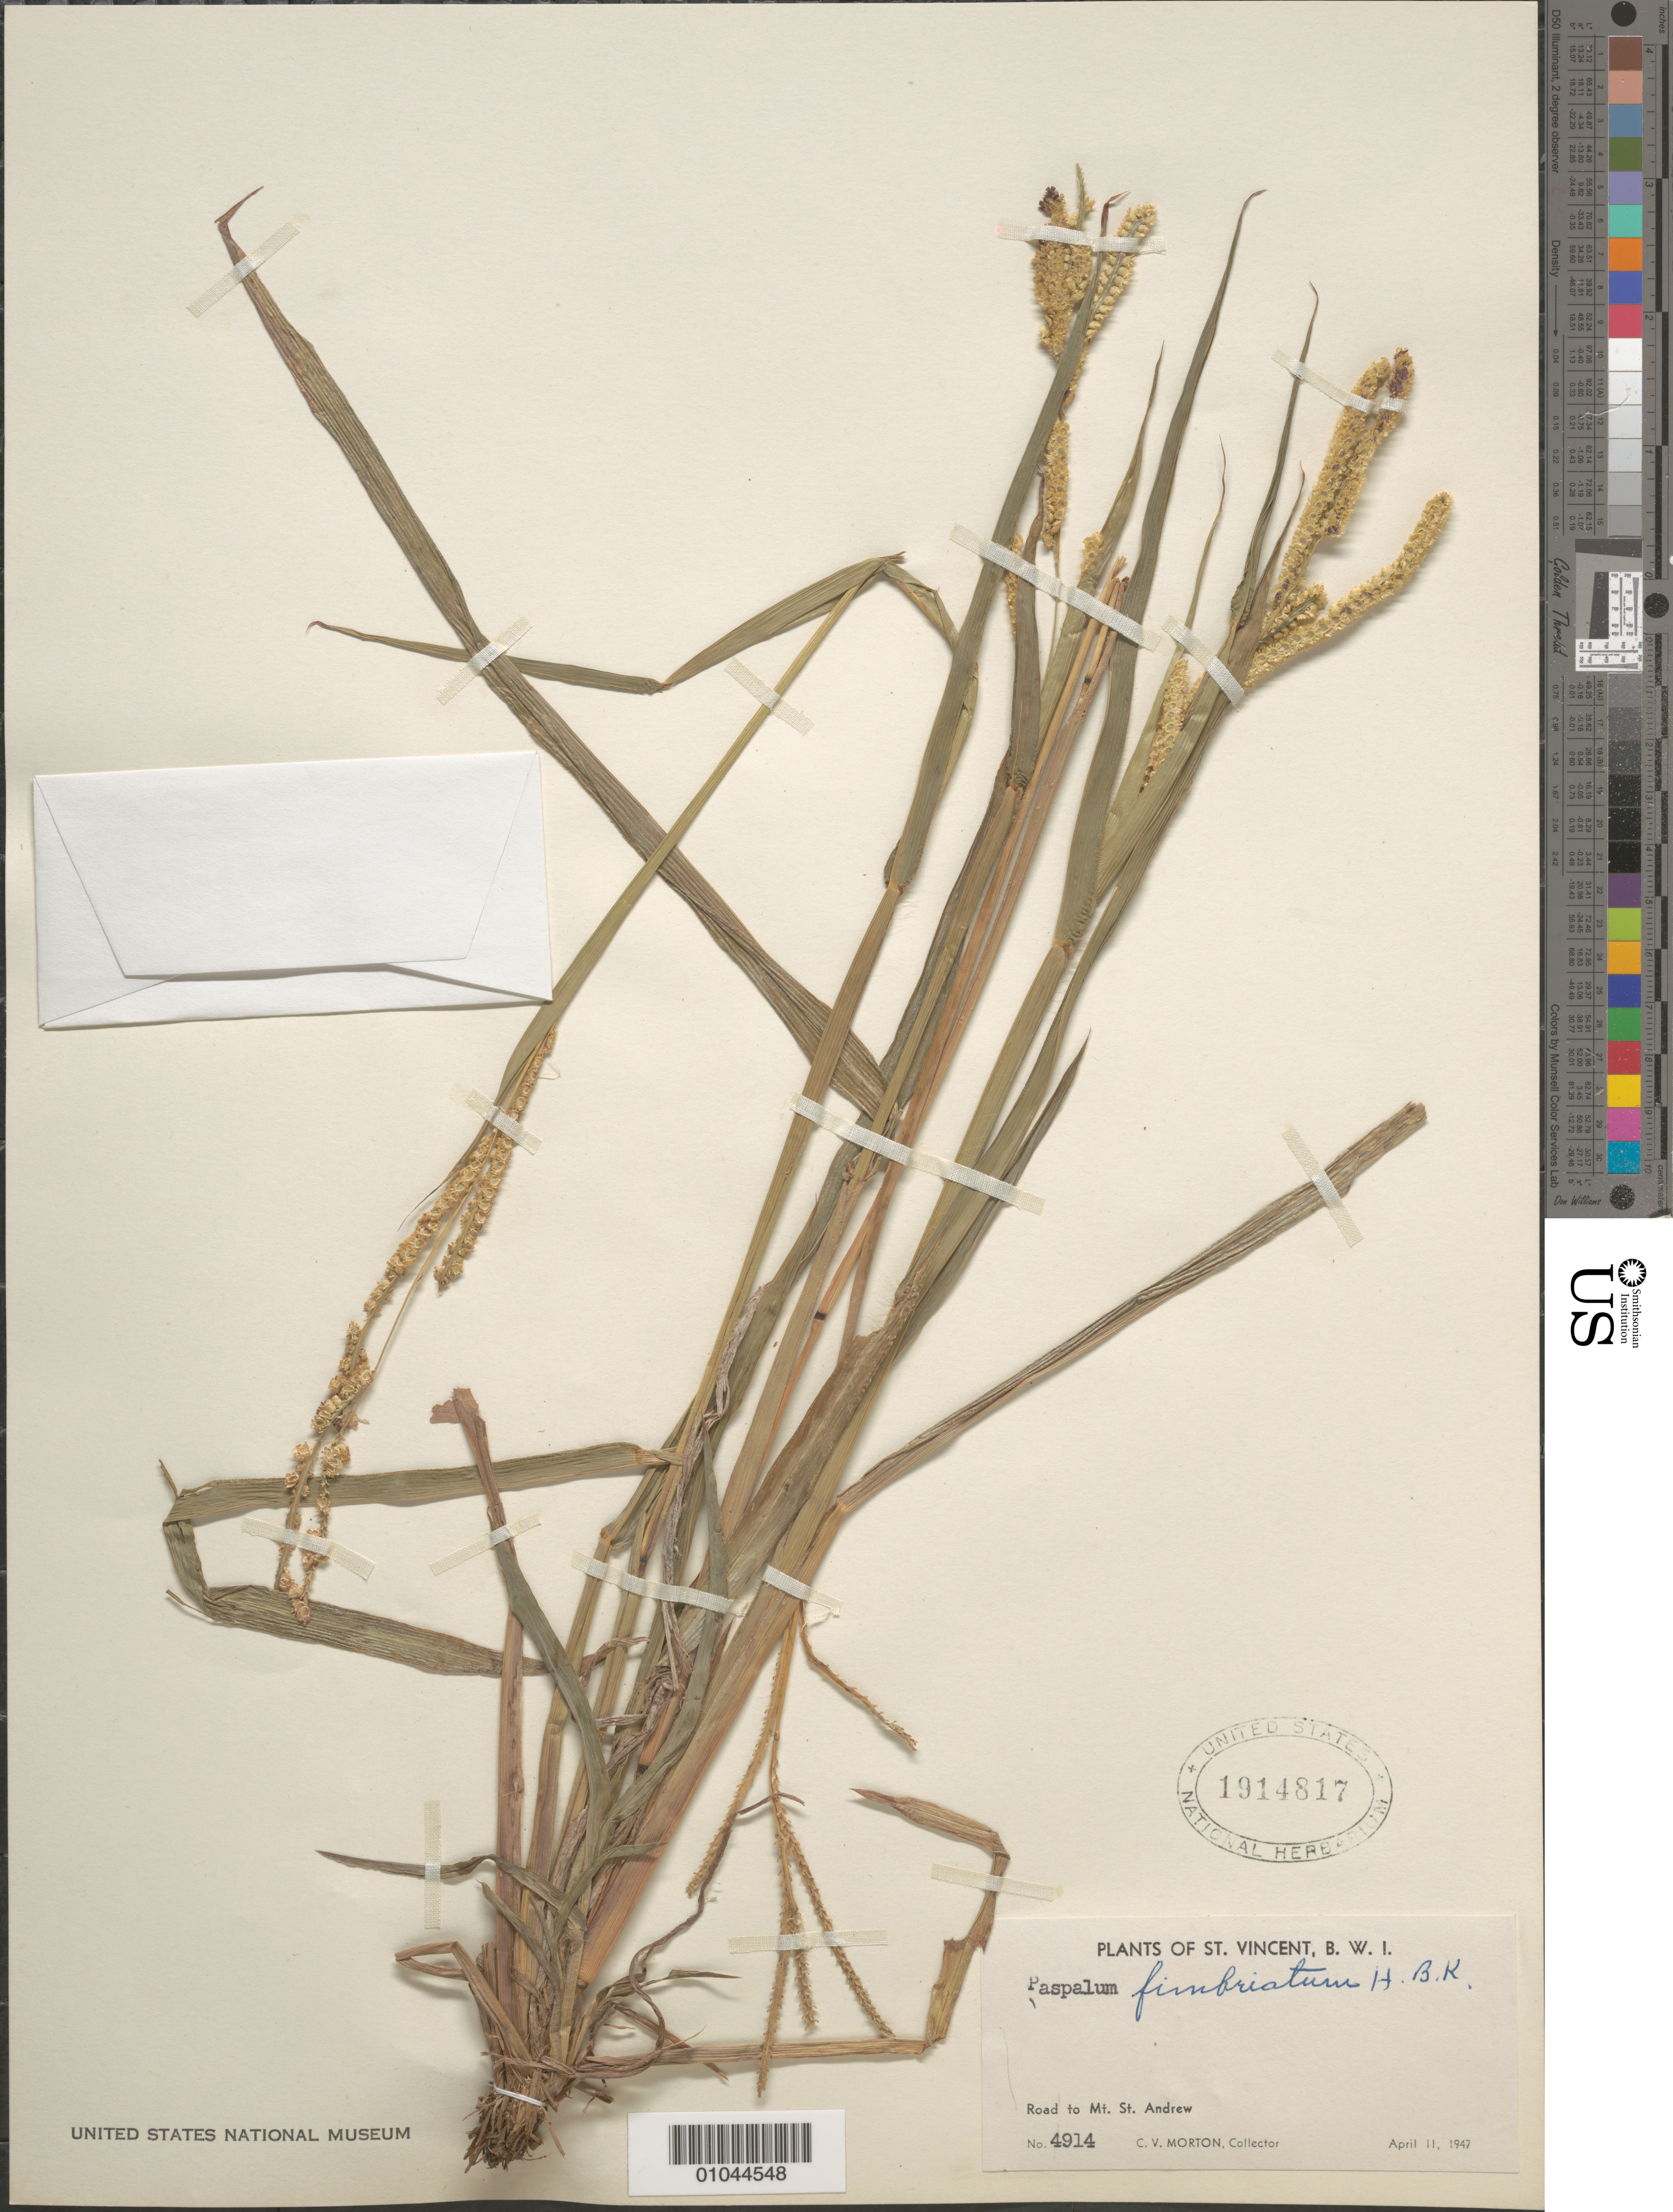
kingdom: Plantae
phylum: Tracheophyta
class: Liliopsida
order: Poales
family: Poaceae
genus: Paspalum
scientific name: Paspalum fimbriatum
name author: Kunth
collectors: C. V. Morton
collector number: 4914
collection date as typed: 11 Apr 1947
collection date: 1947-04-11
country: St. Vincent - Grenadines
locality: Road to Mt. St. Andrew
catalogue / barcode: US 1914817